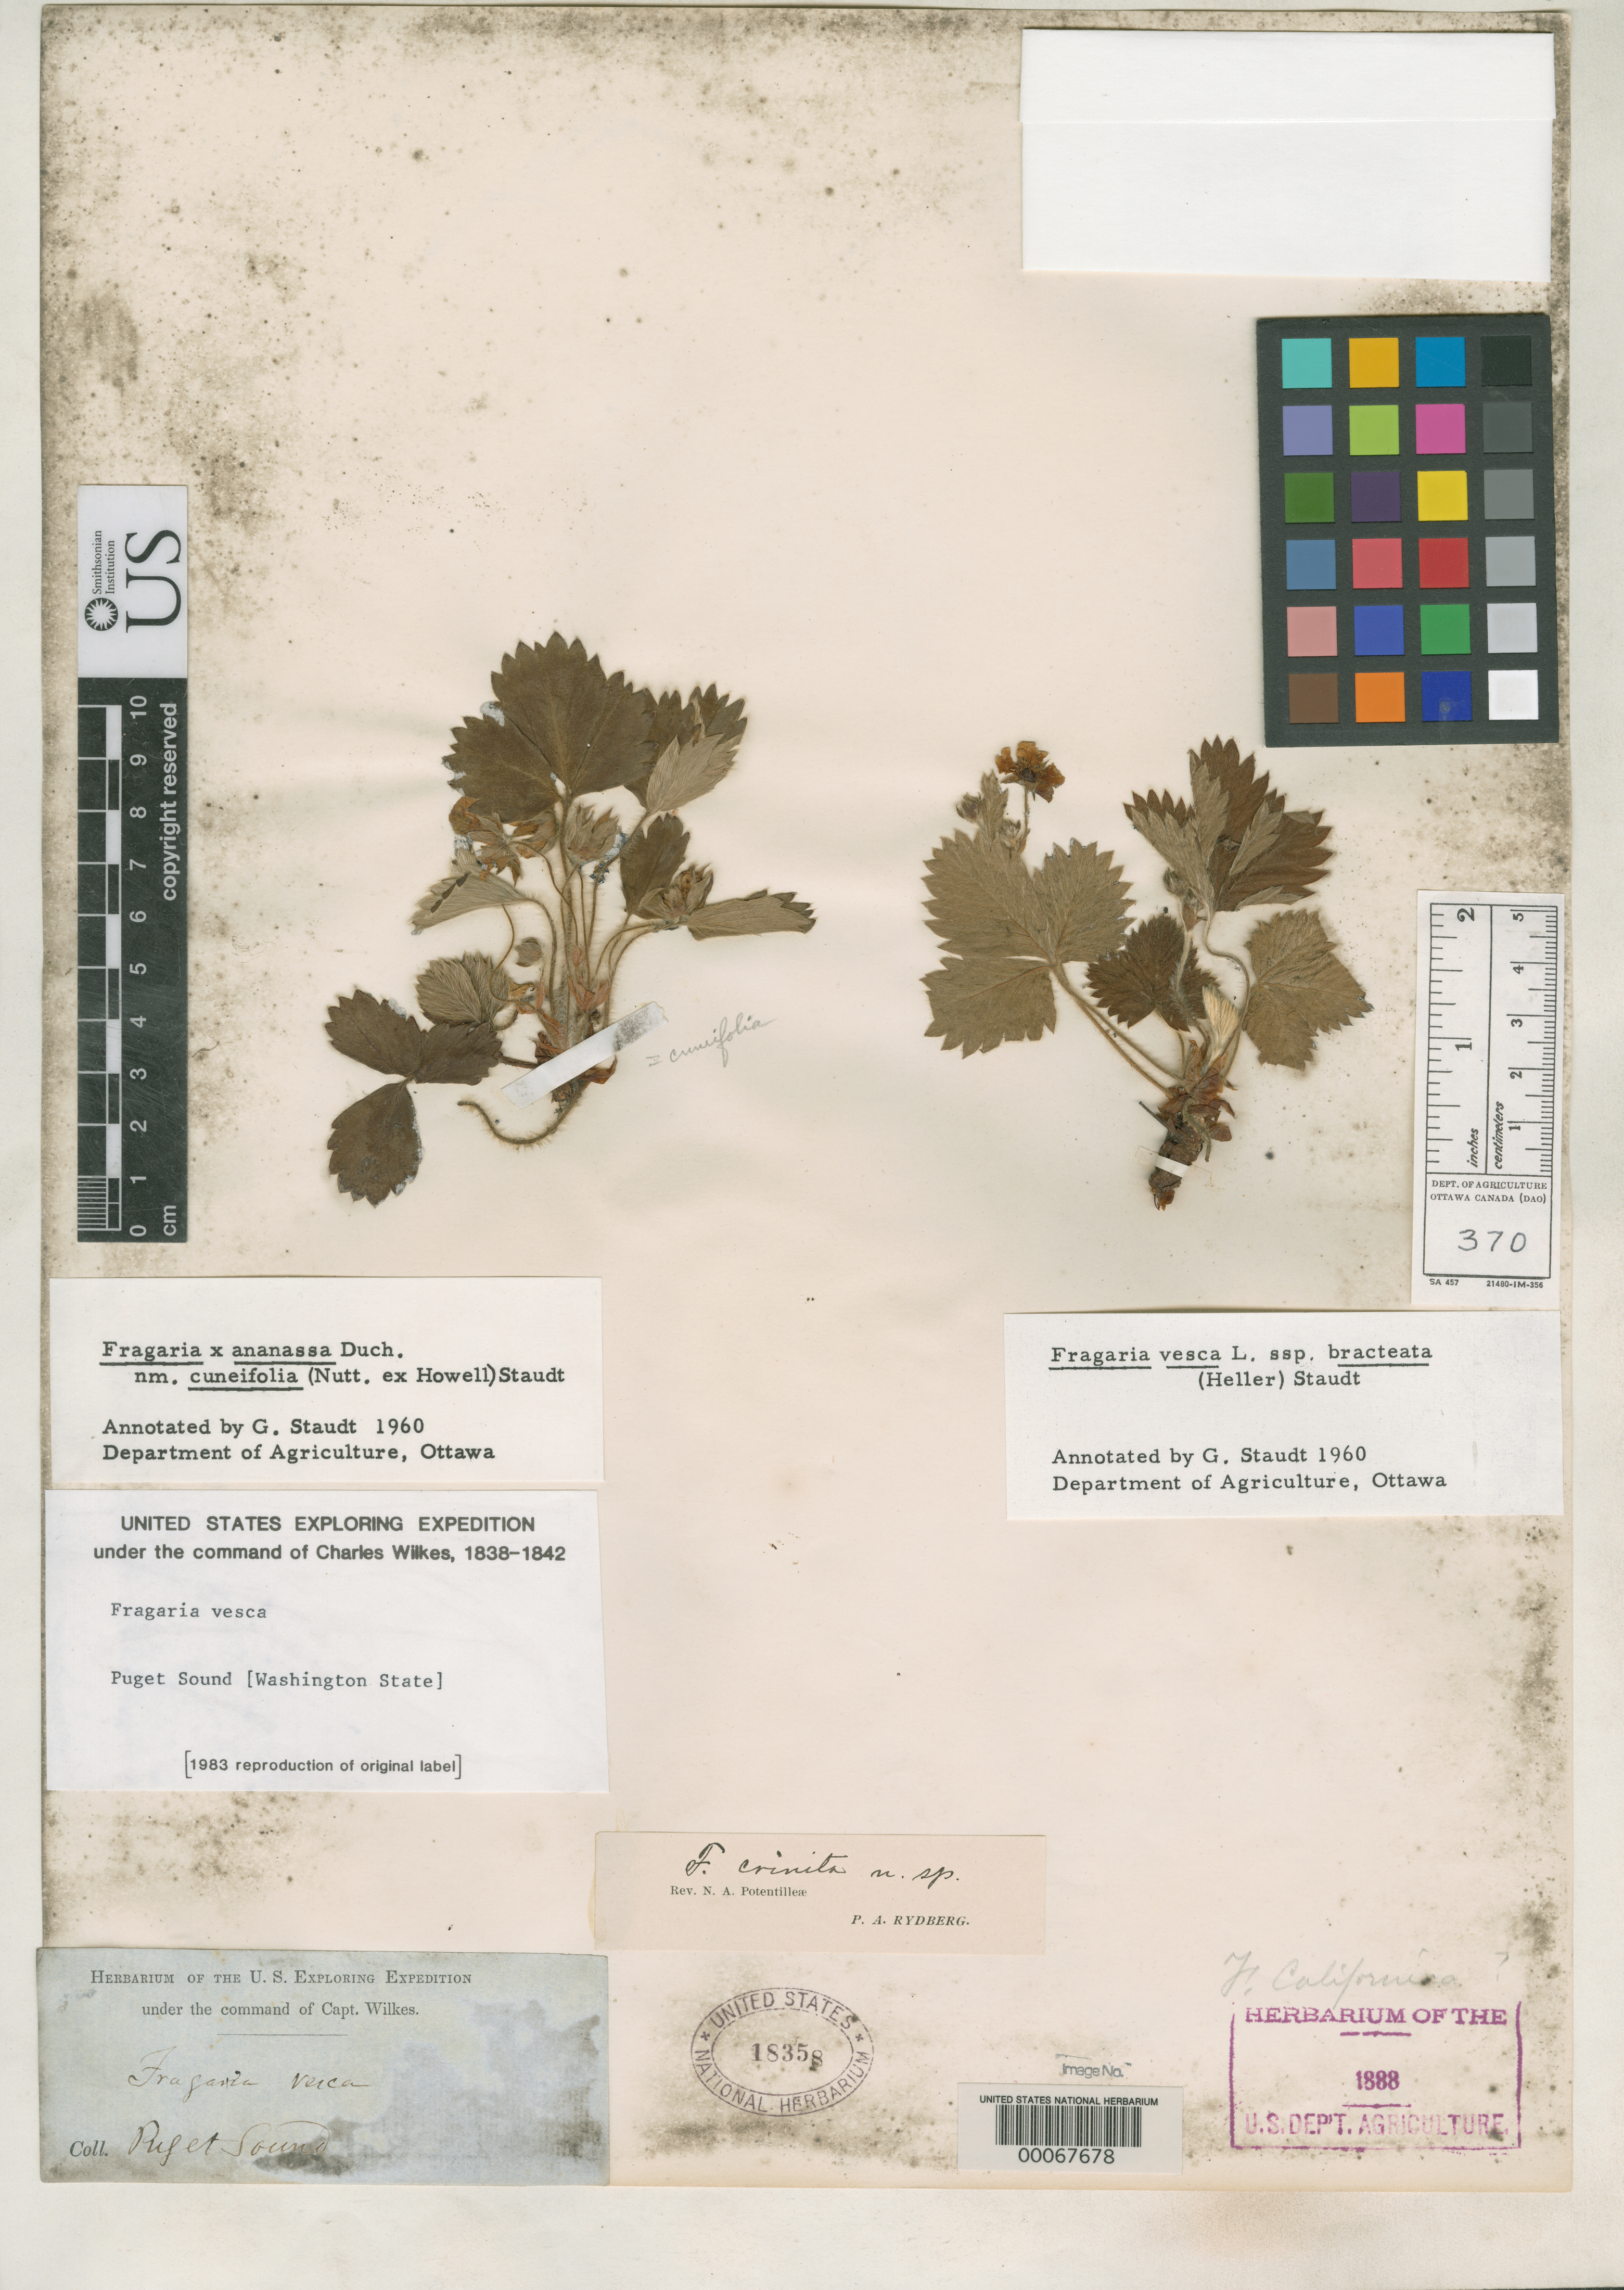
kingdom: Plantae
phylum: Tracheophyta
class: Magnoliopsida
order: Rosales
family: Rosaceae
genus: Fragaria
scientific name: Fragaria crinita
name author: Rydb.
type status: Isolectotype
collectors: Wilkes Explor. Exped.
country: United States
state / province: Washington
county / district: King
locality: Puget Sound.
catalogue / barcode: US 18358